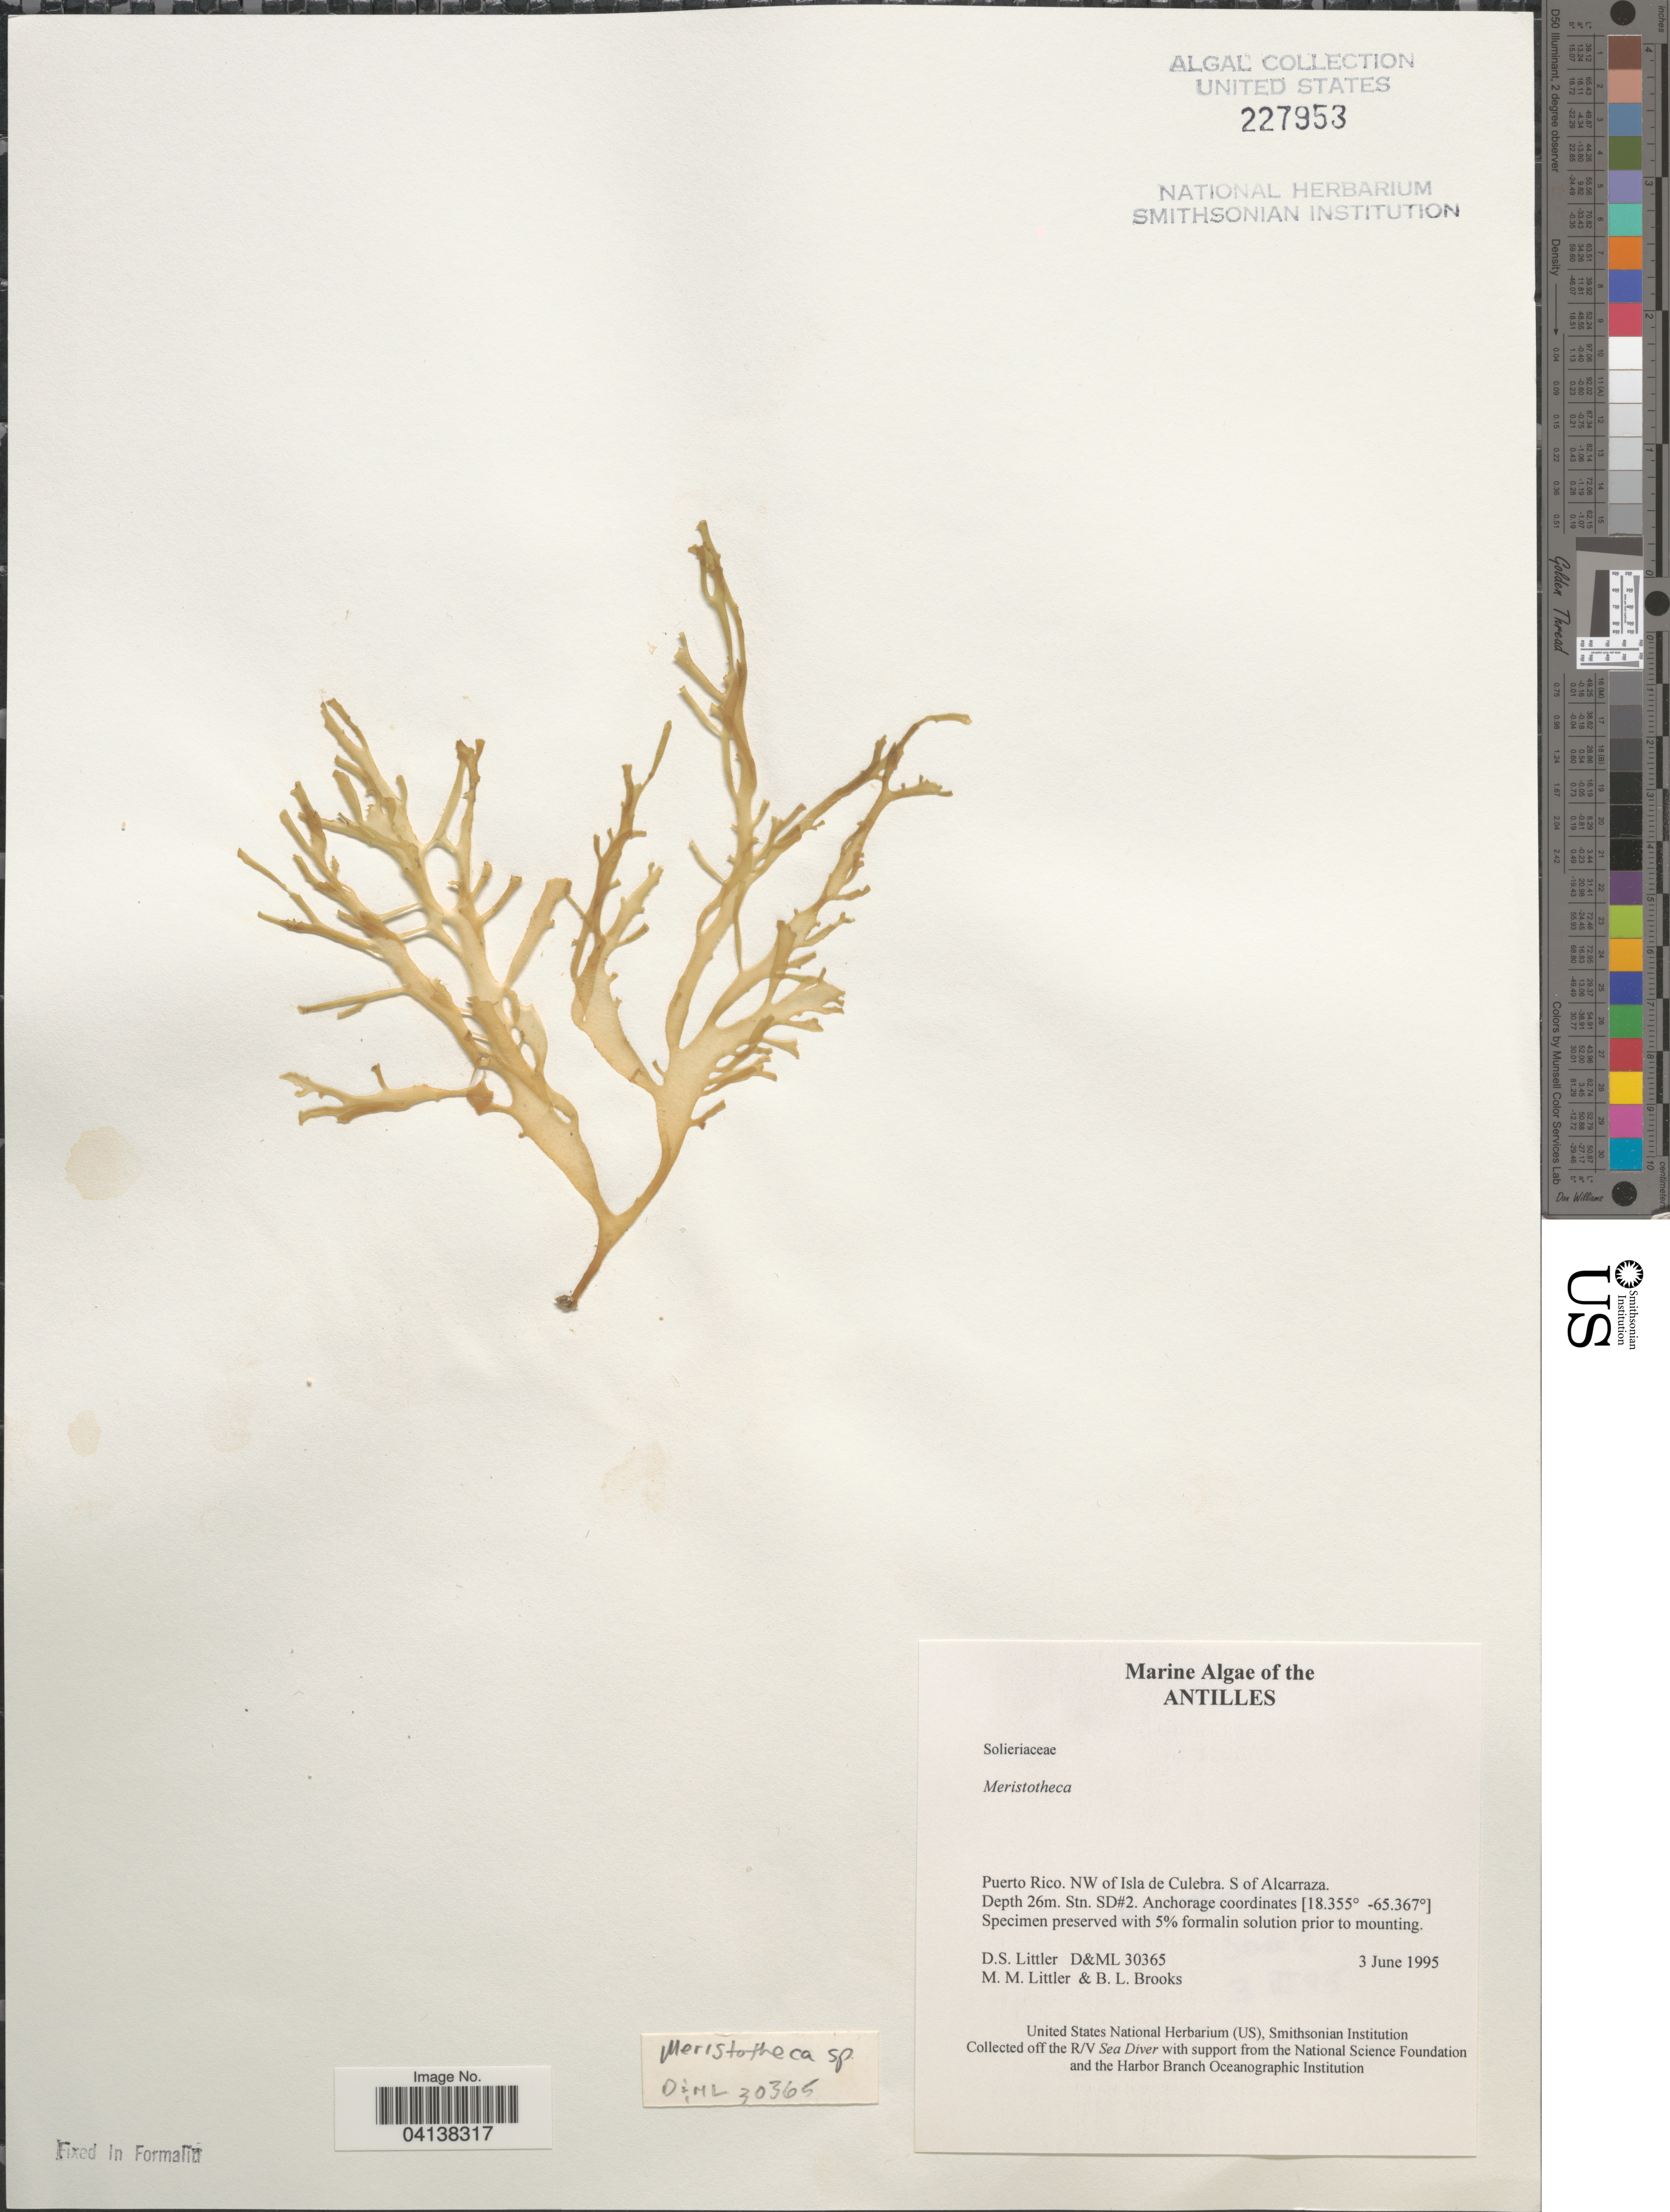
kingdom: Plantae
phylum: Rhodophyta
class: Florideophyceae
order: Gigartinales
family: Solieriaceae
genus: Meristotheca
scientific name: Meristotheca sp.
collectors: D. S. Littler & B. Brooks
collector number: D&ML 30365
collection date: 1995-06-03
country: Puerto Rico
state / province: Culebra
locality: NW of Isla de Culebra. S of Alcarraza. Stn. SD#2. The Antilles.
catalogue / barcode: US 227953